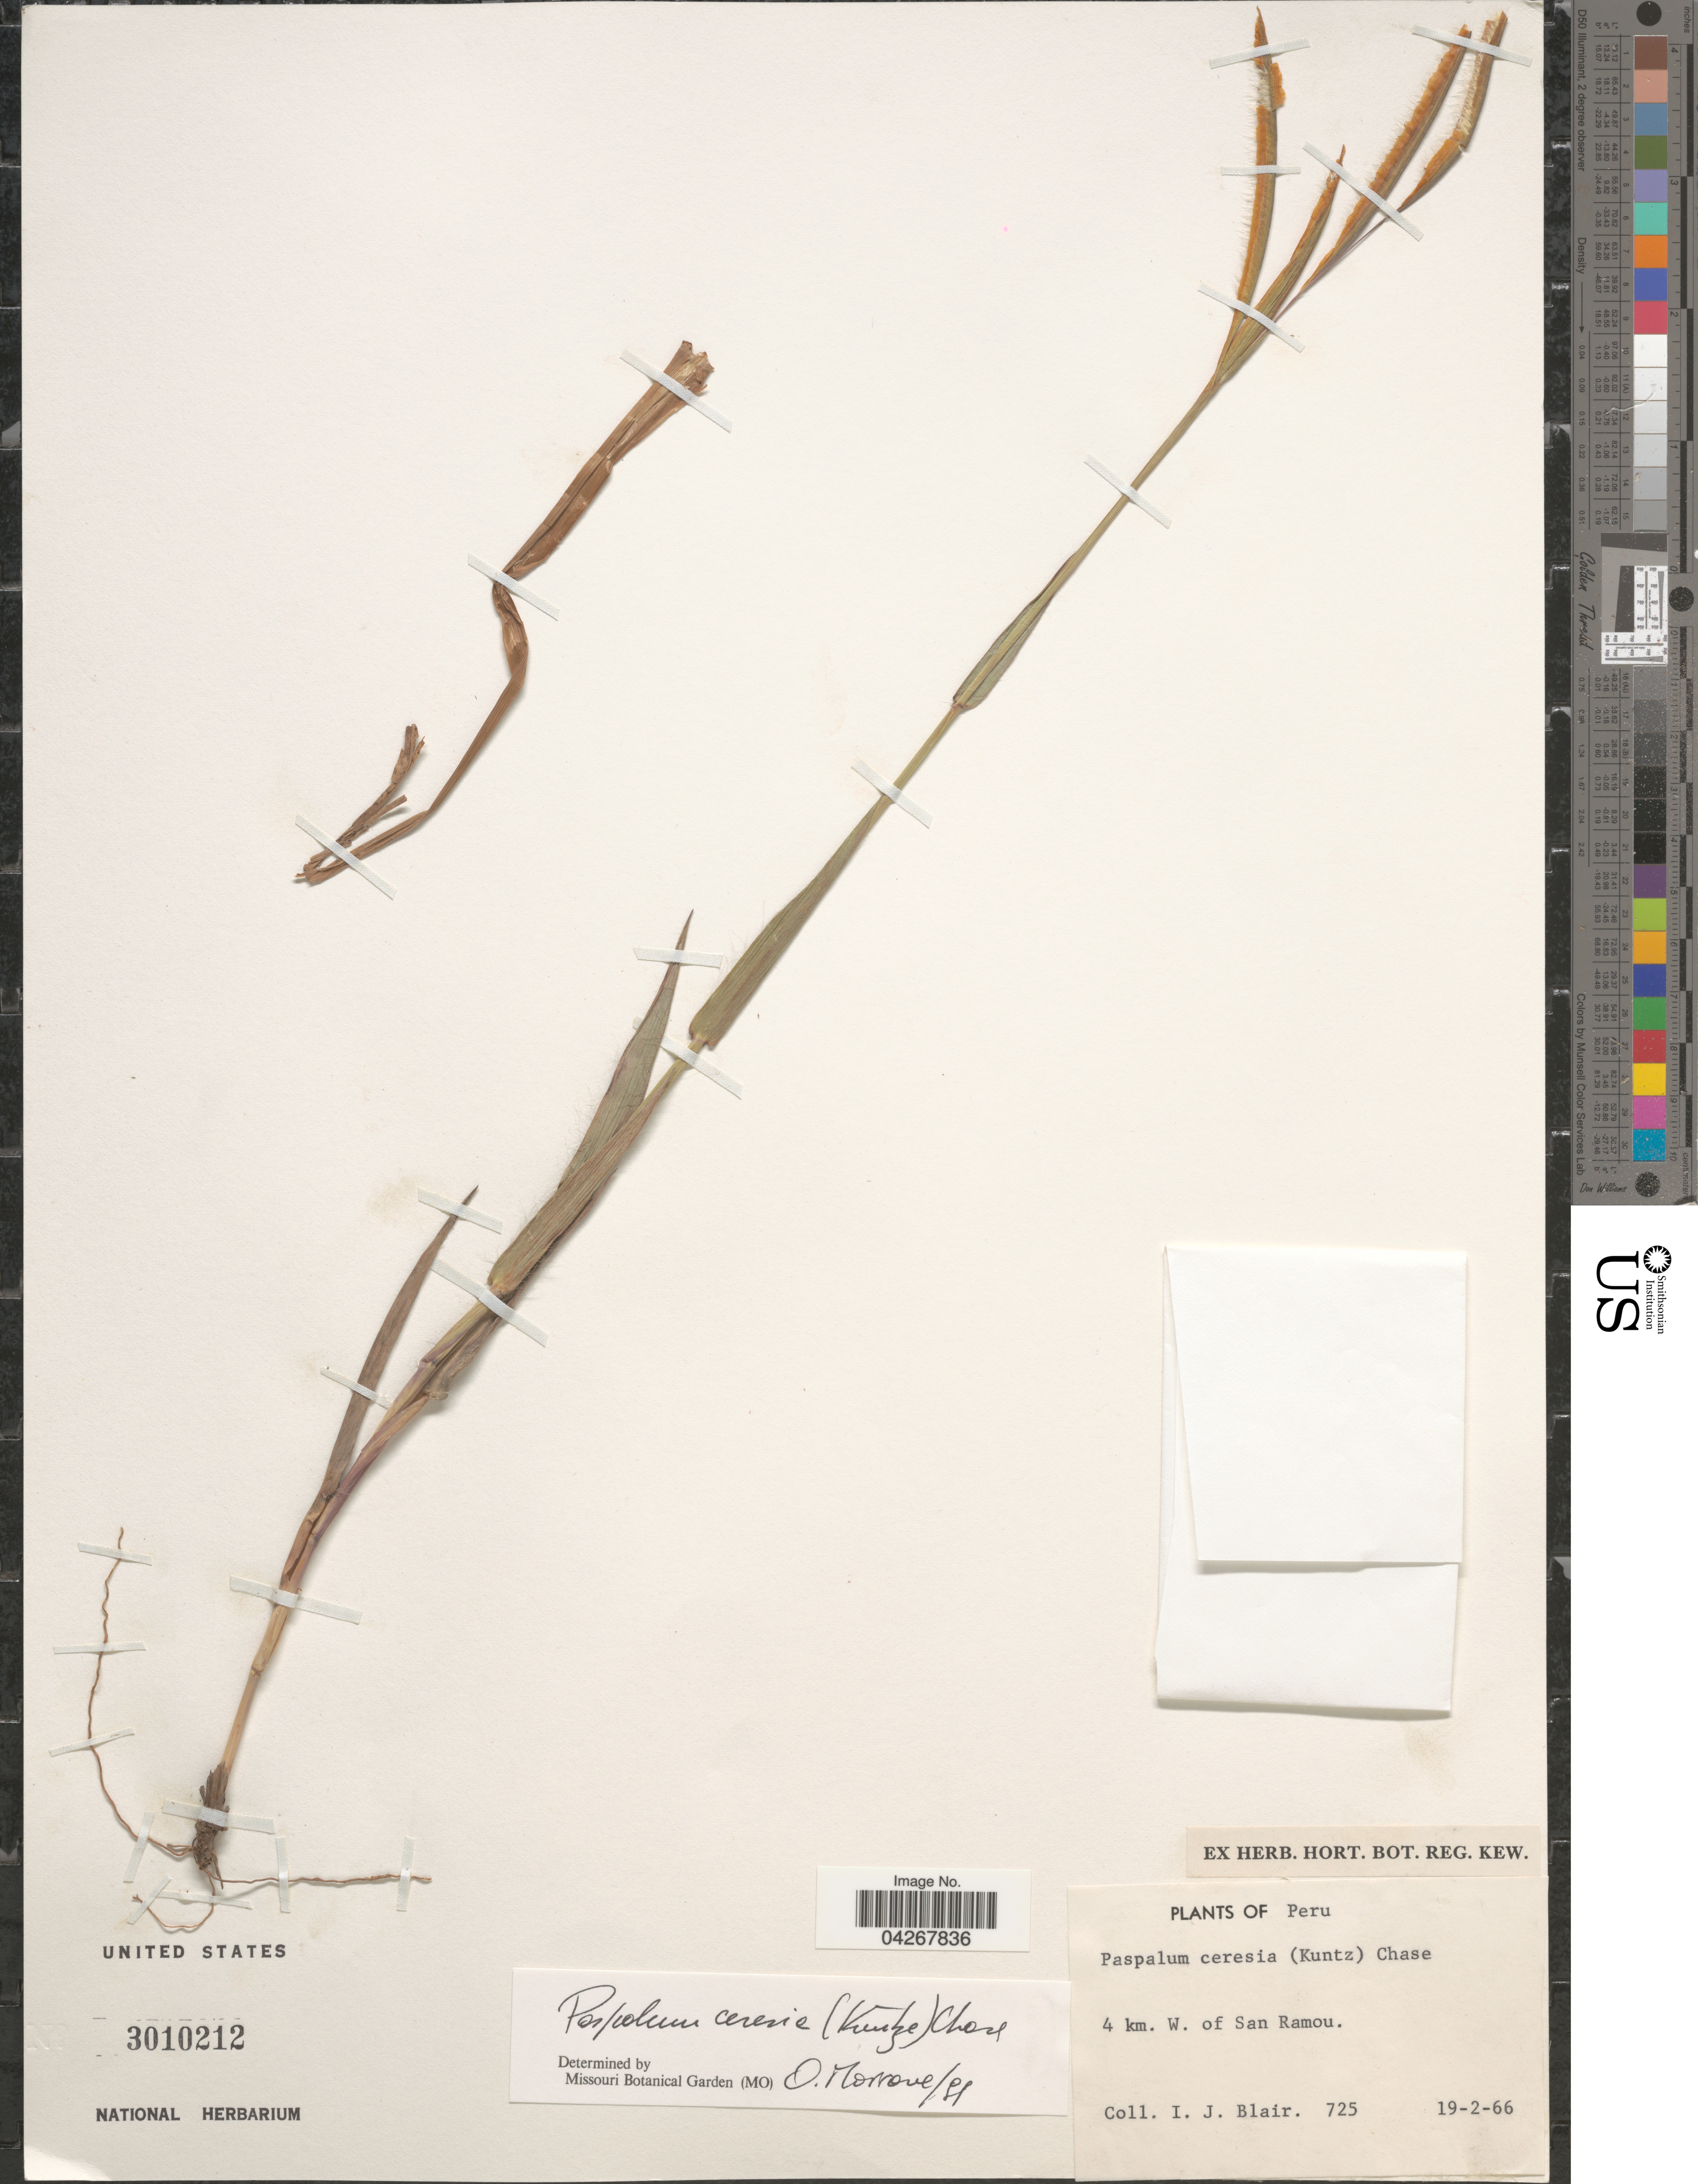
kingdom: Plantae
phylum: Tracheophyta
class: Liliopsida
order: Poales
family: Poaceae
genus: Paspalum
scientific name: Paspalum ceresia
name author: (Kuntze) Chase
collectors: I. Blair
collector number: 725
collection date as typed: Transcribed d/m/y: 19/2/66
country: Peru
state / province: Puno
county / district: San Román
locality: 4 km. W of San Ramon.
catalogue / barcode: US 3010212